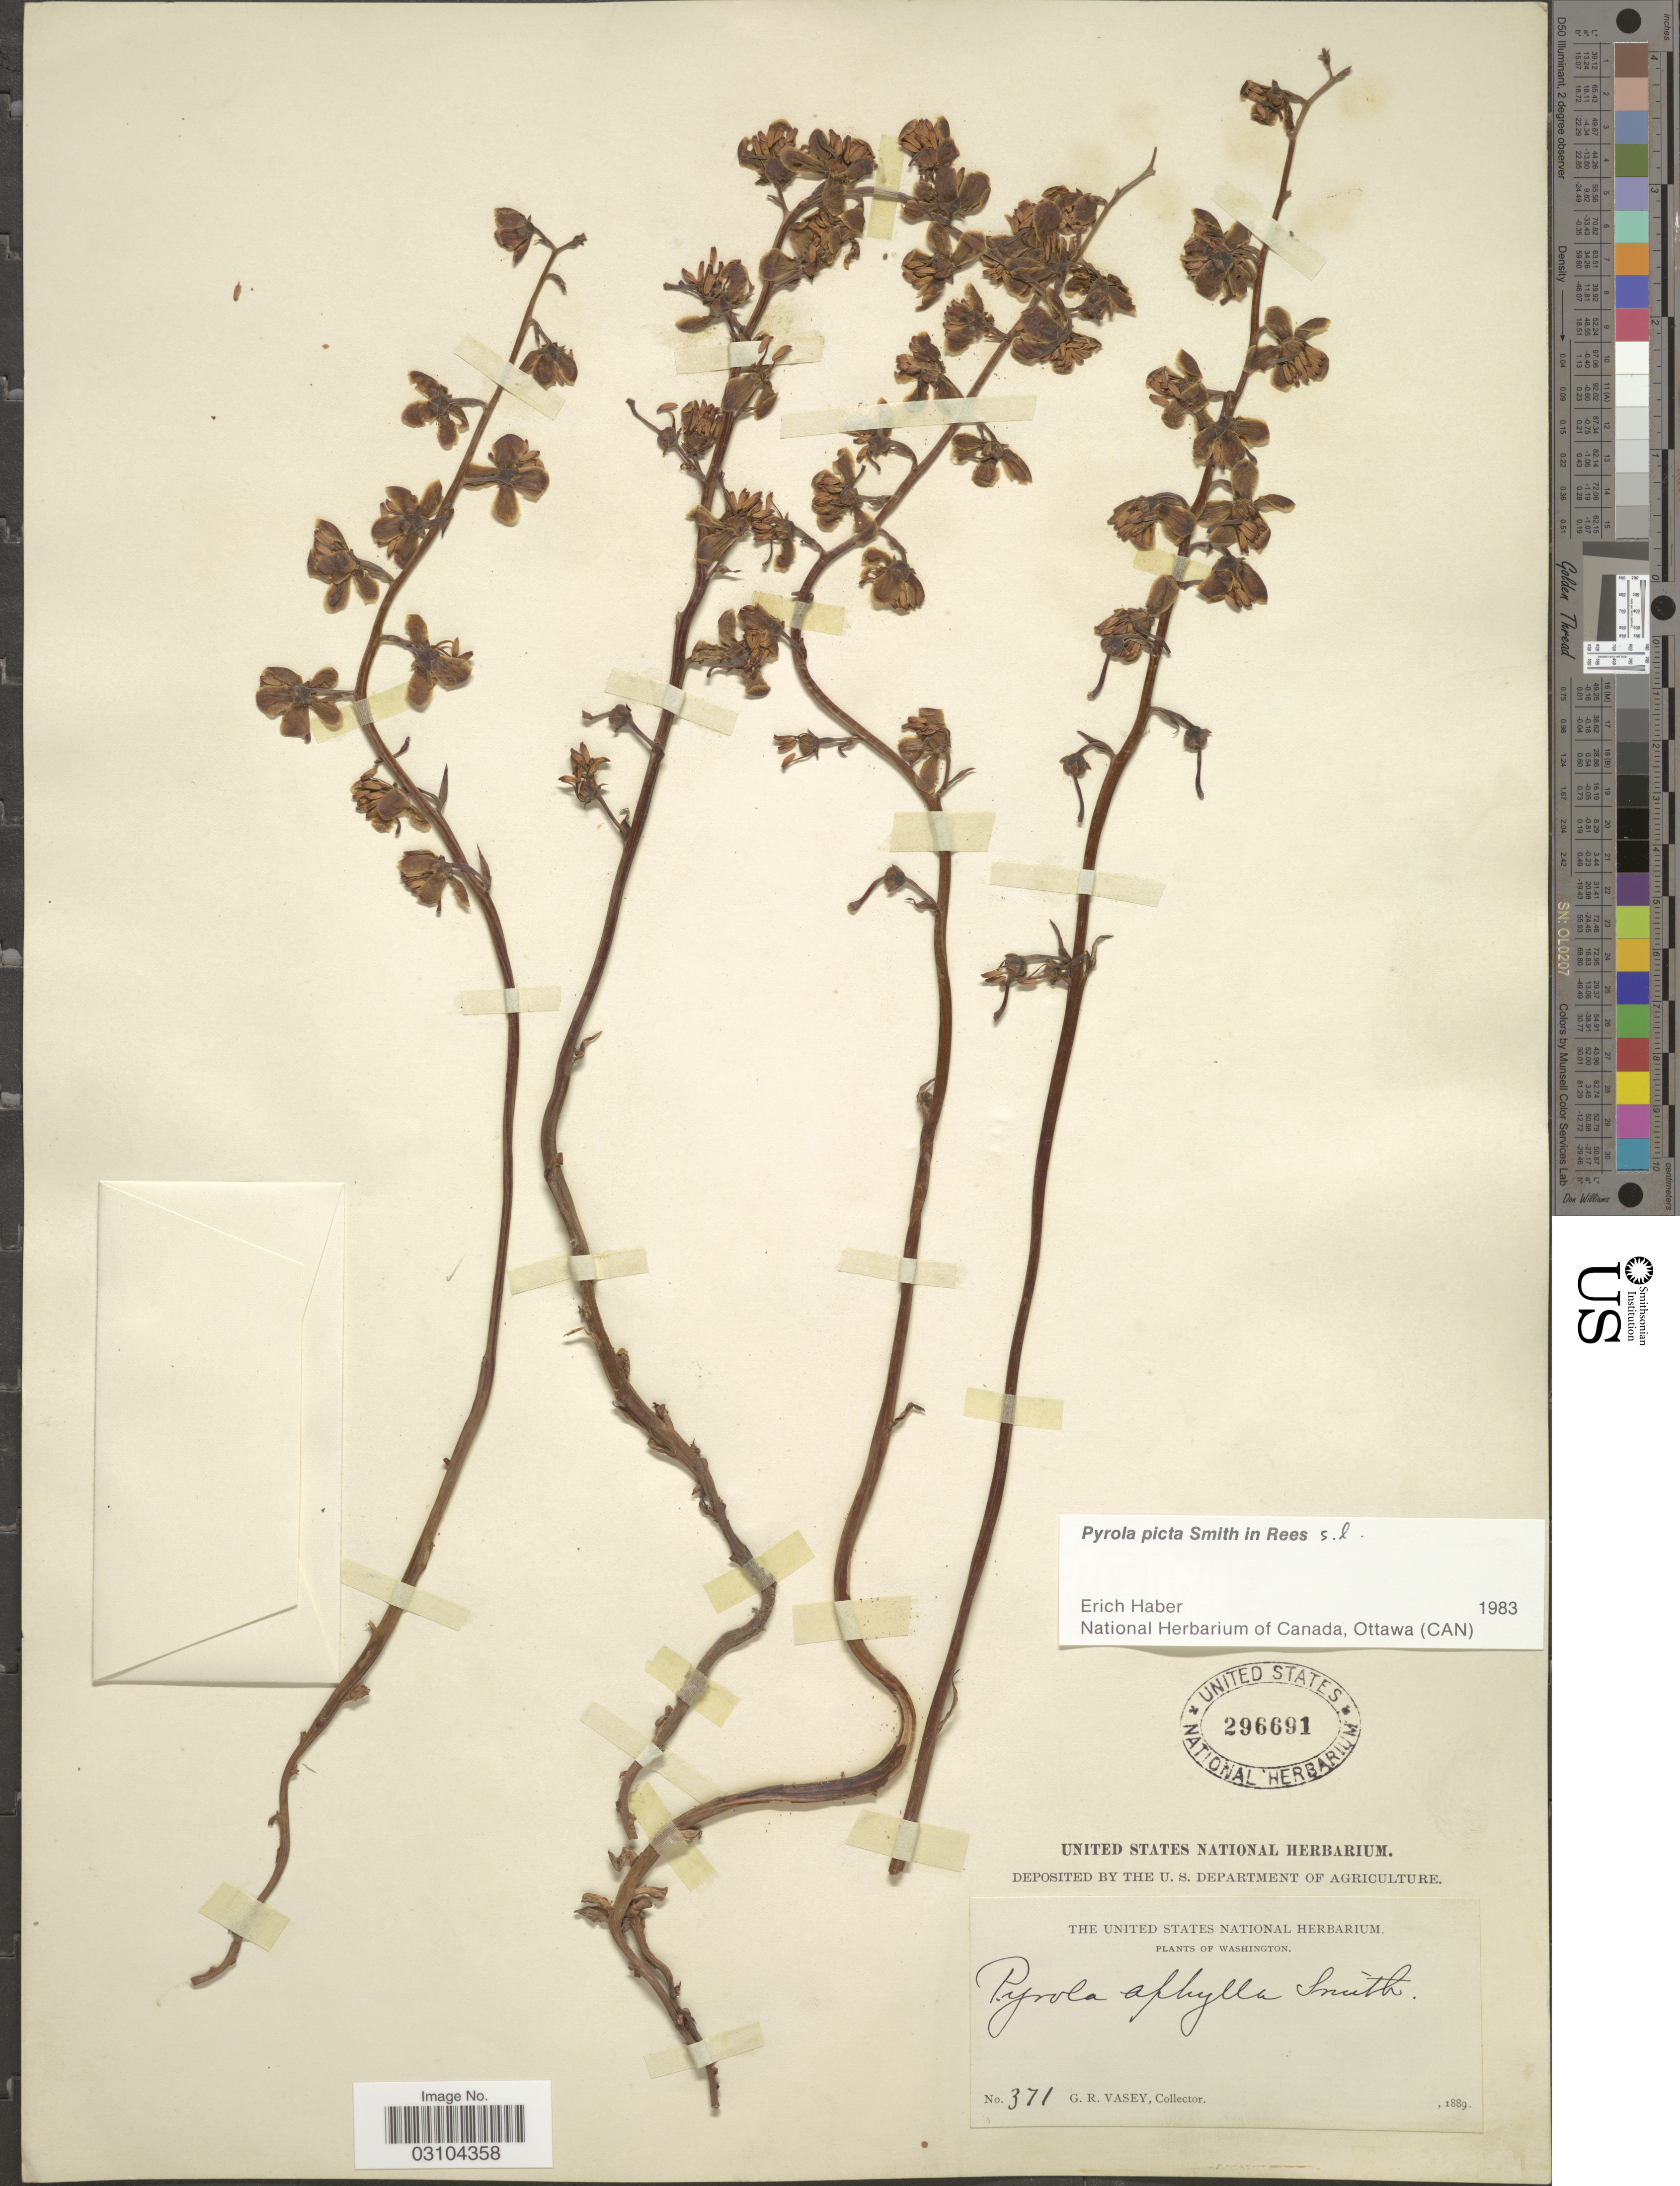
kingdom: Plantae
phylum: Tracheophyta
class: Magnoliopsida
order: Ericales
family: Ericaceae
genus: Pyrola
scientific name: Pyrola picta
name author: Sm. in Rees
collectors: G. R. Vasey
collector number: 371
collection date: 1889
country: United States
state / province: Washington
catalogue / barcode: US 296691